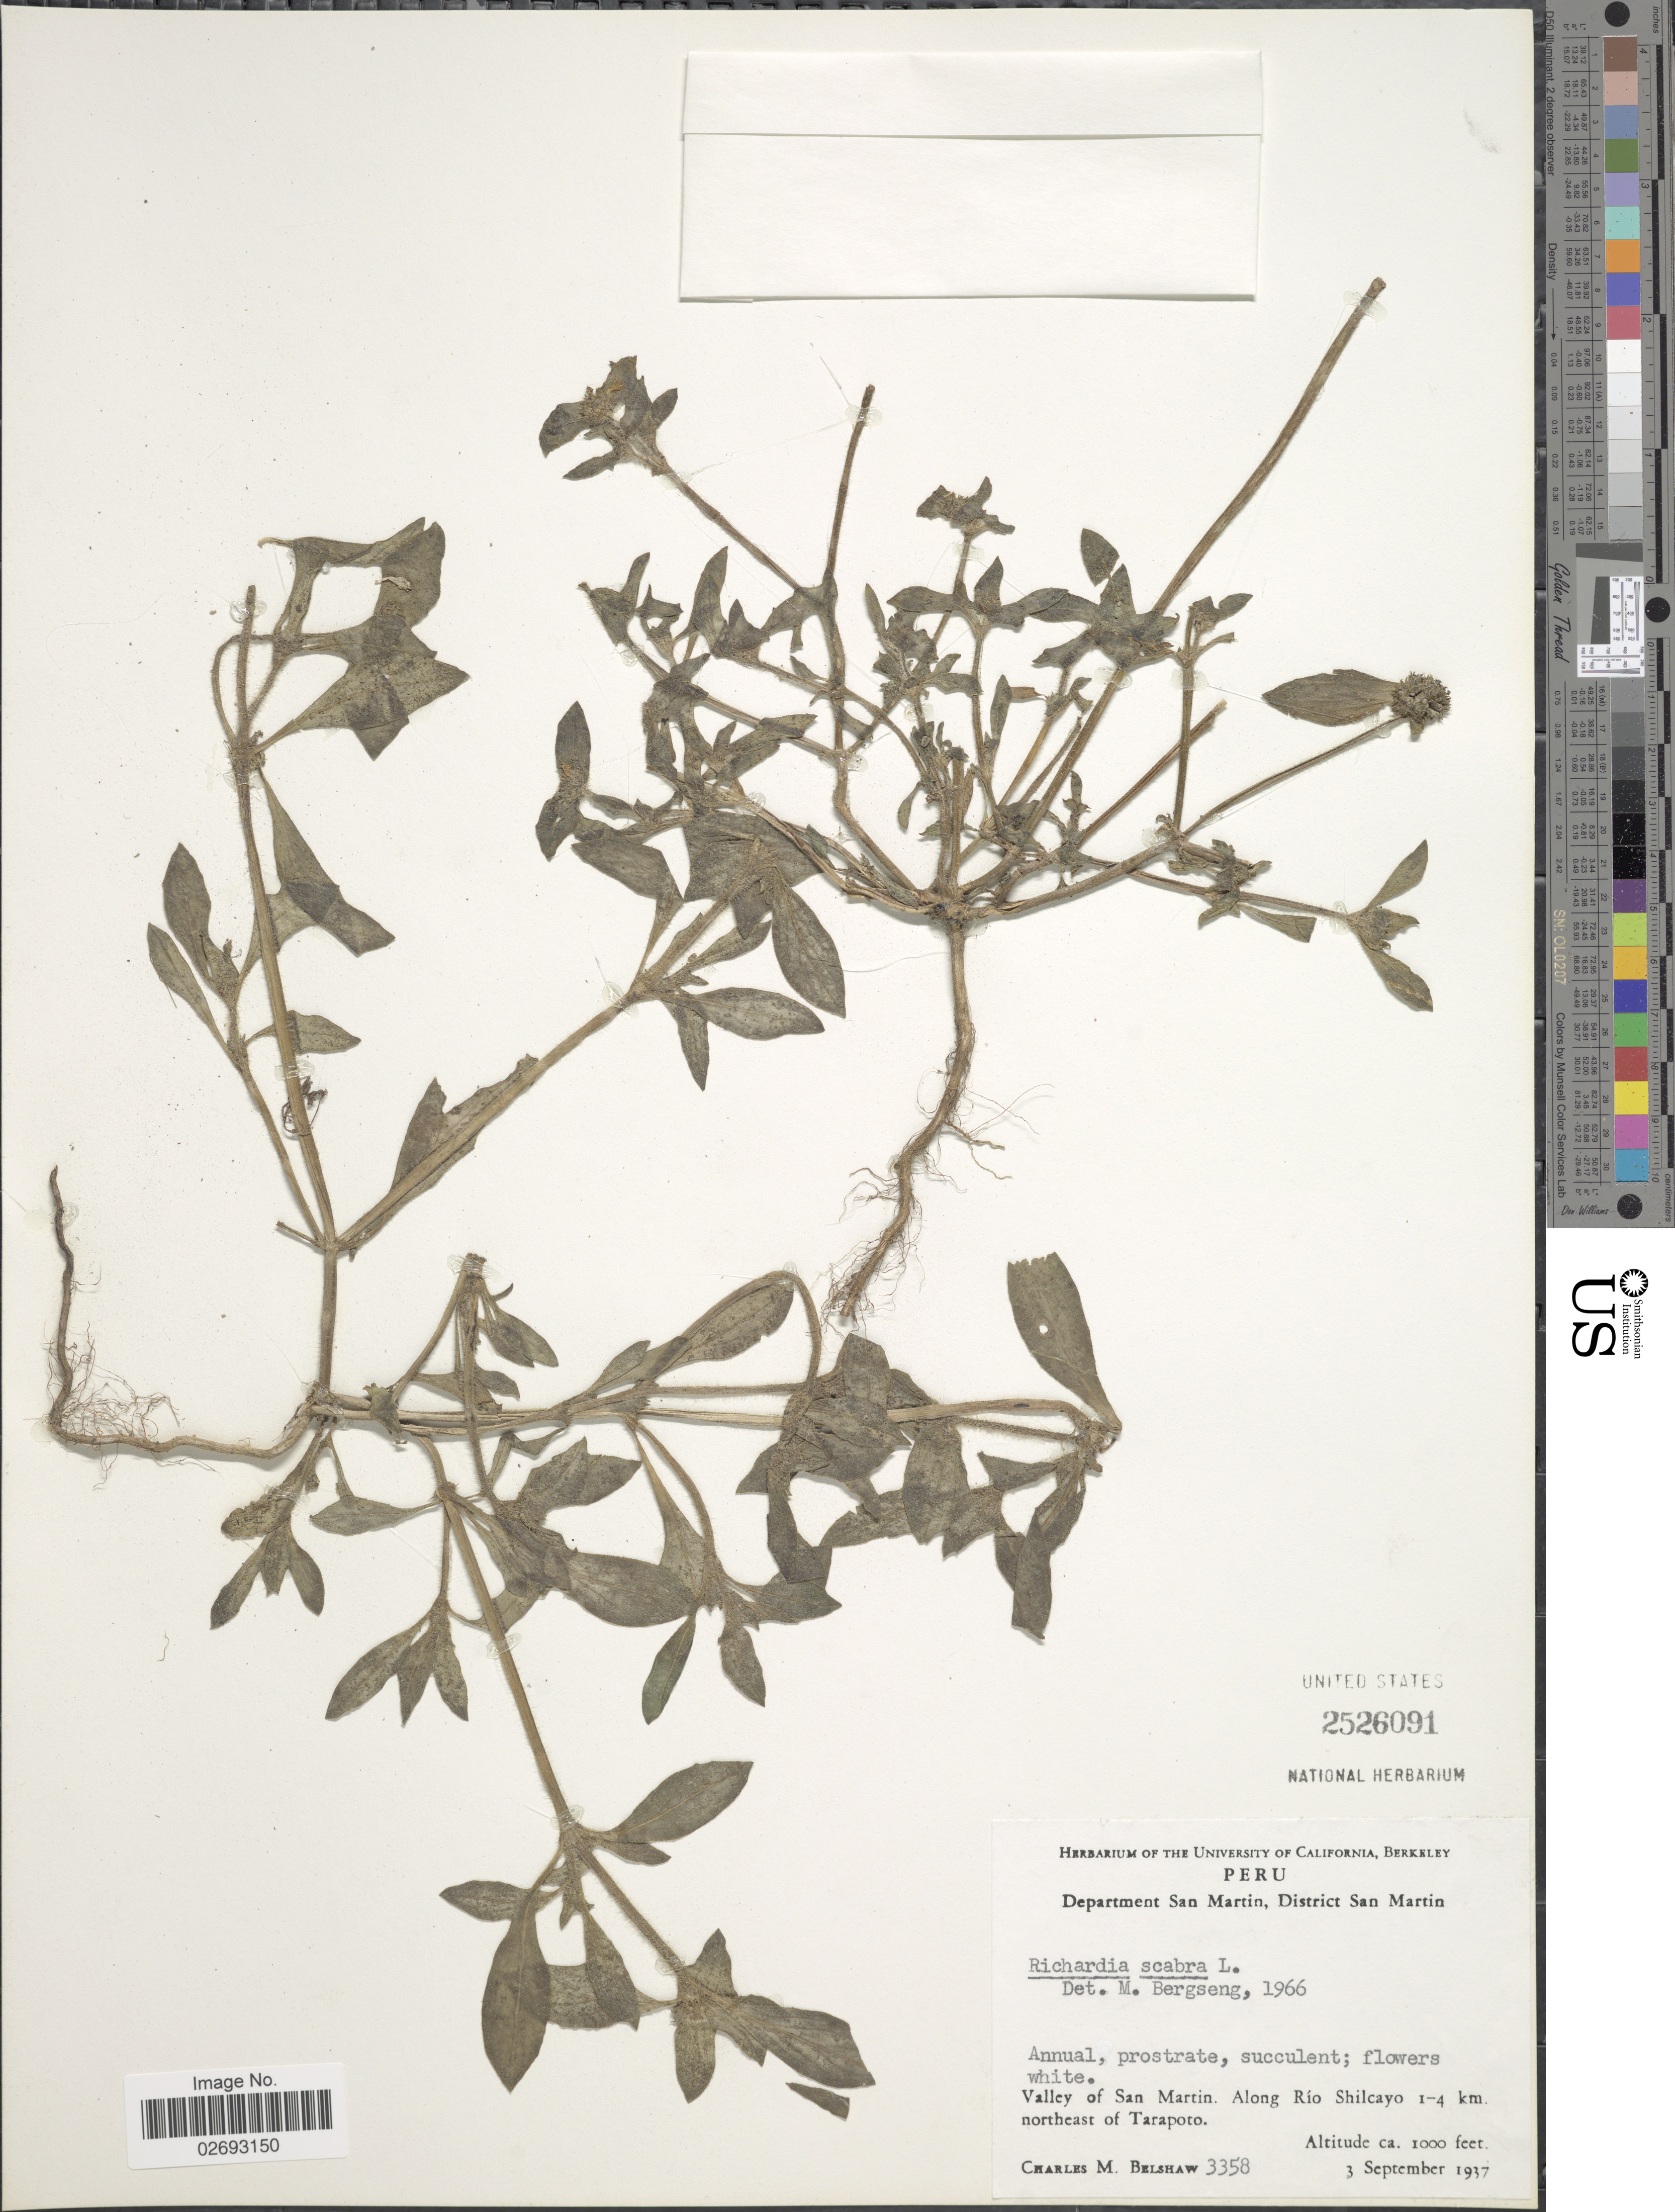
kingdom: Plantae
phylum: Tracheophyta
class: Magnoliopsida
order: Gentianales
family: Rubiaceae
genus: Richardia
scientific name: Richardia scabra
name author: L.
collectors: C. Shaw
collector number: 3358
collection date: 1937-09-03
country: Peru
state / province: San Martín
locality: District San Martin. Valley of San Martin. Along Rio Shilcayo 1-4 km northeast of Tarapoto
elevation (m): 305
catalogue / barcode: US 2526091